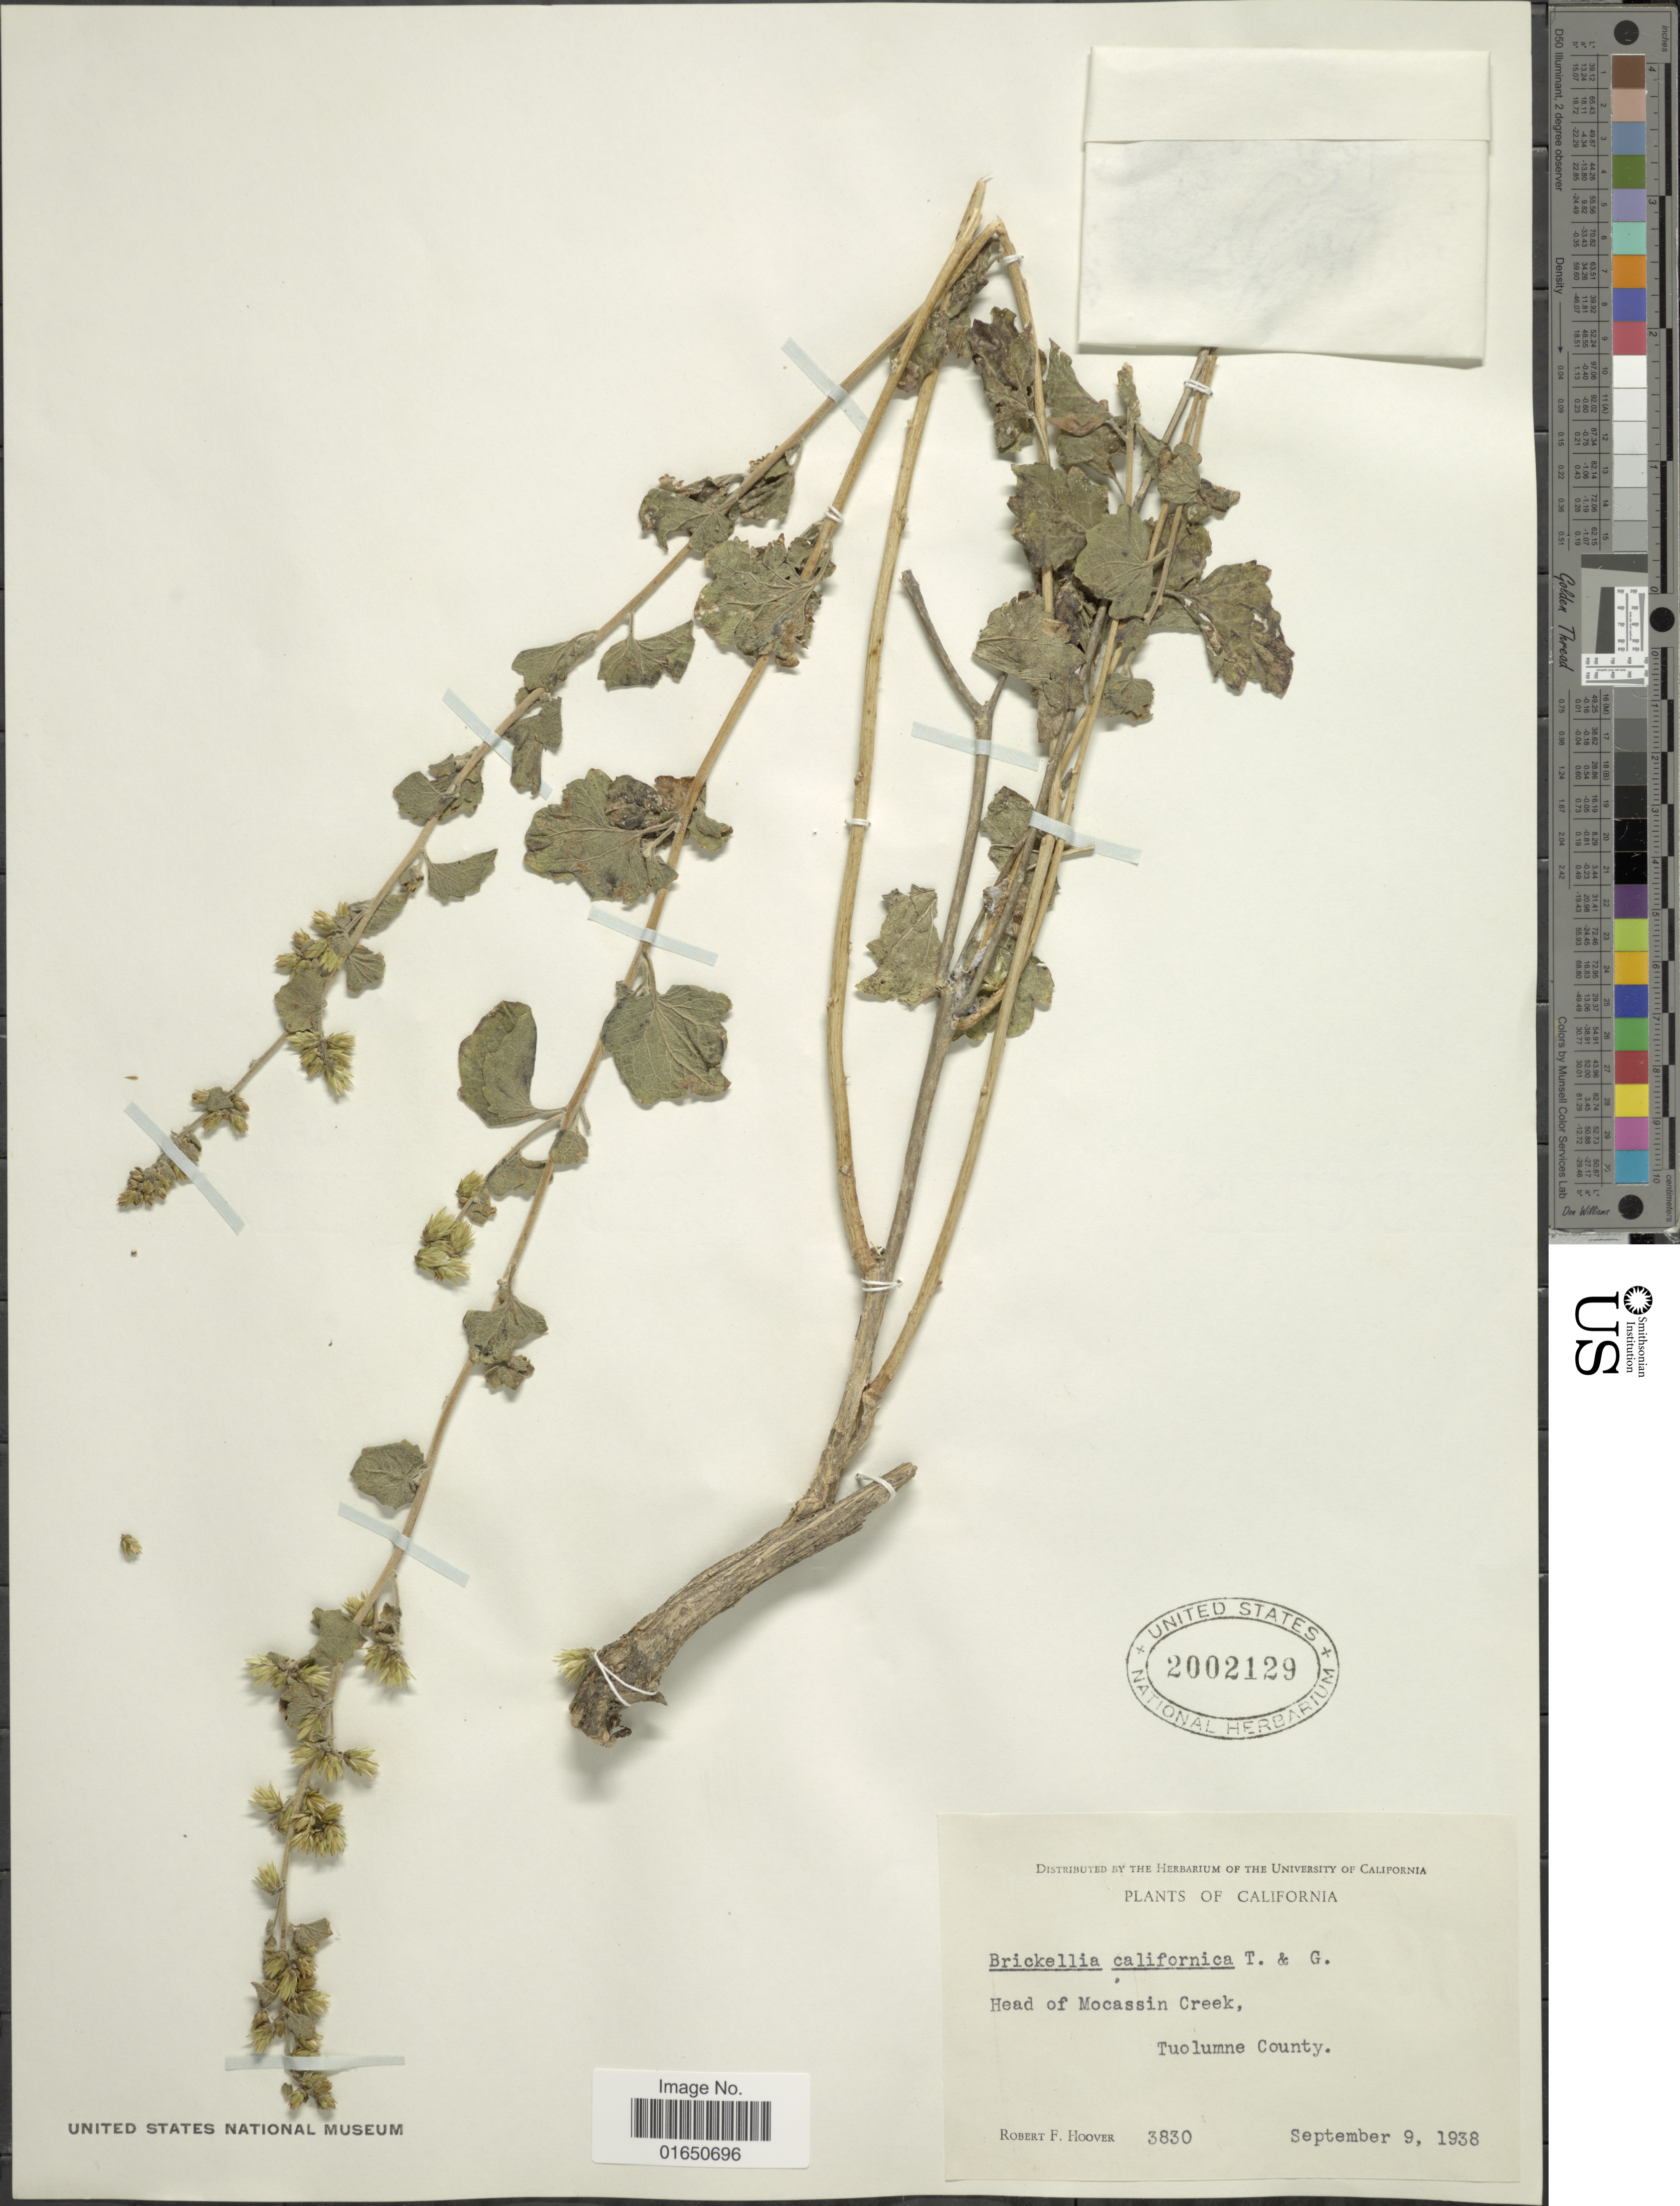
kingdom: Plantae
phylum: Tracheophyta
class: Magnoliopsida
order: Asterales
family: Asteraceae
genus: Brickellia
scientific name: Brickellia californica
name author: (Torr. & A. Gray) A. Gray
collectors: R. F. Hoover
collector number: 3830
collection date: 1938-09-09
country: United States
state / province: California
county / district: Tuolumne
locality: Tuolumne County. Head of Mocassin Creek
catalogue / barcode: US 2002129